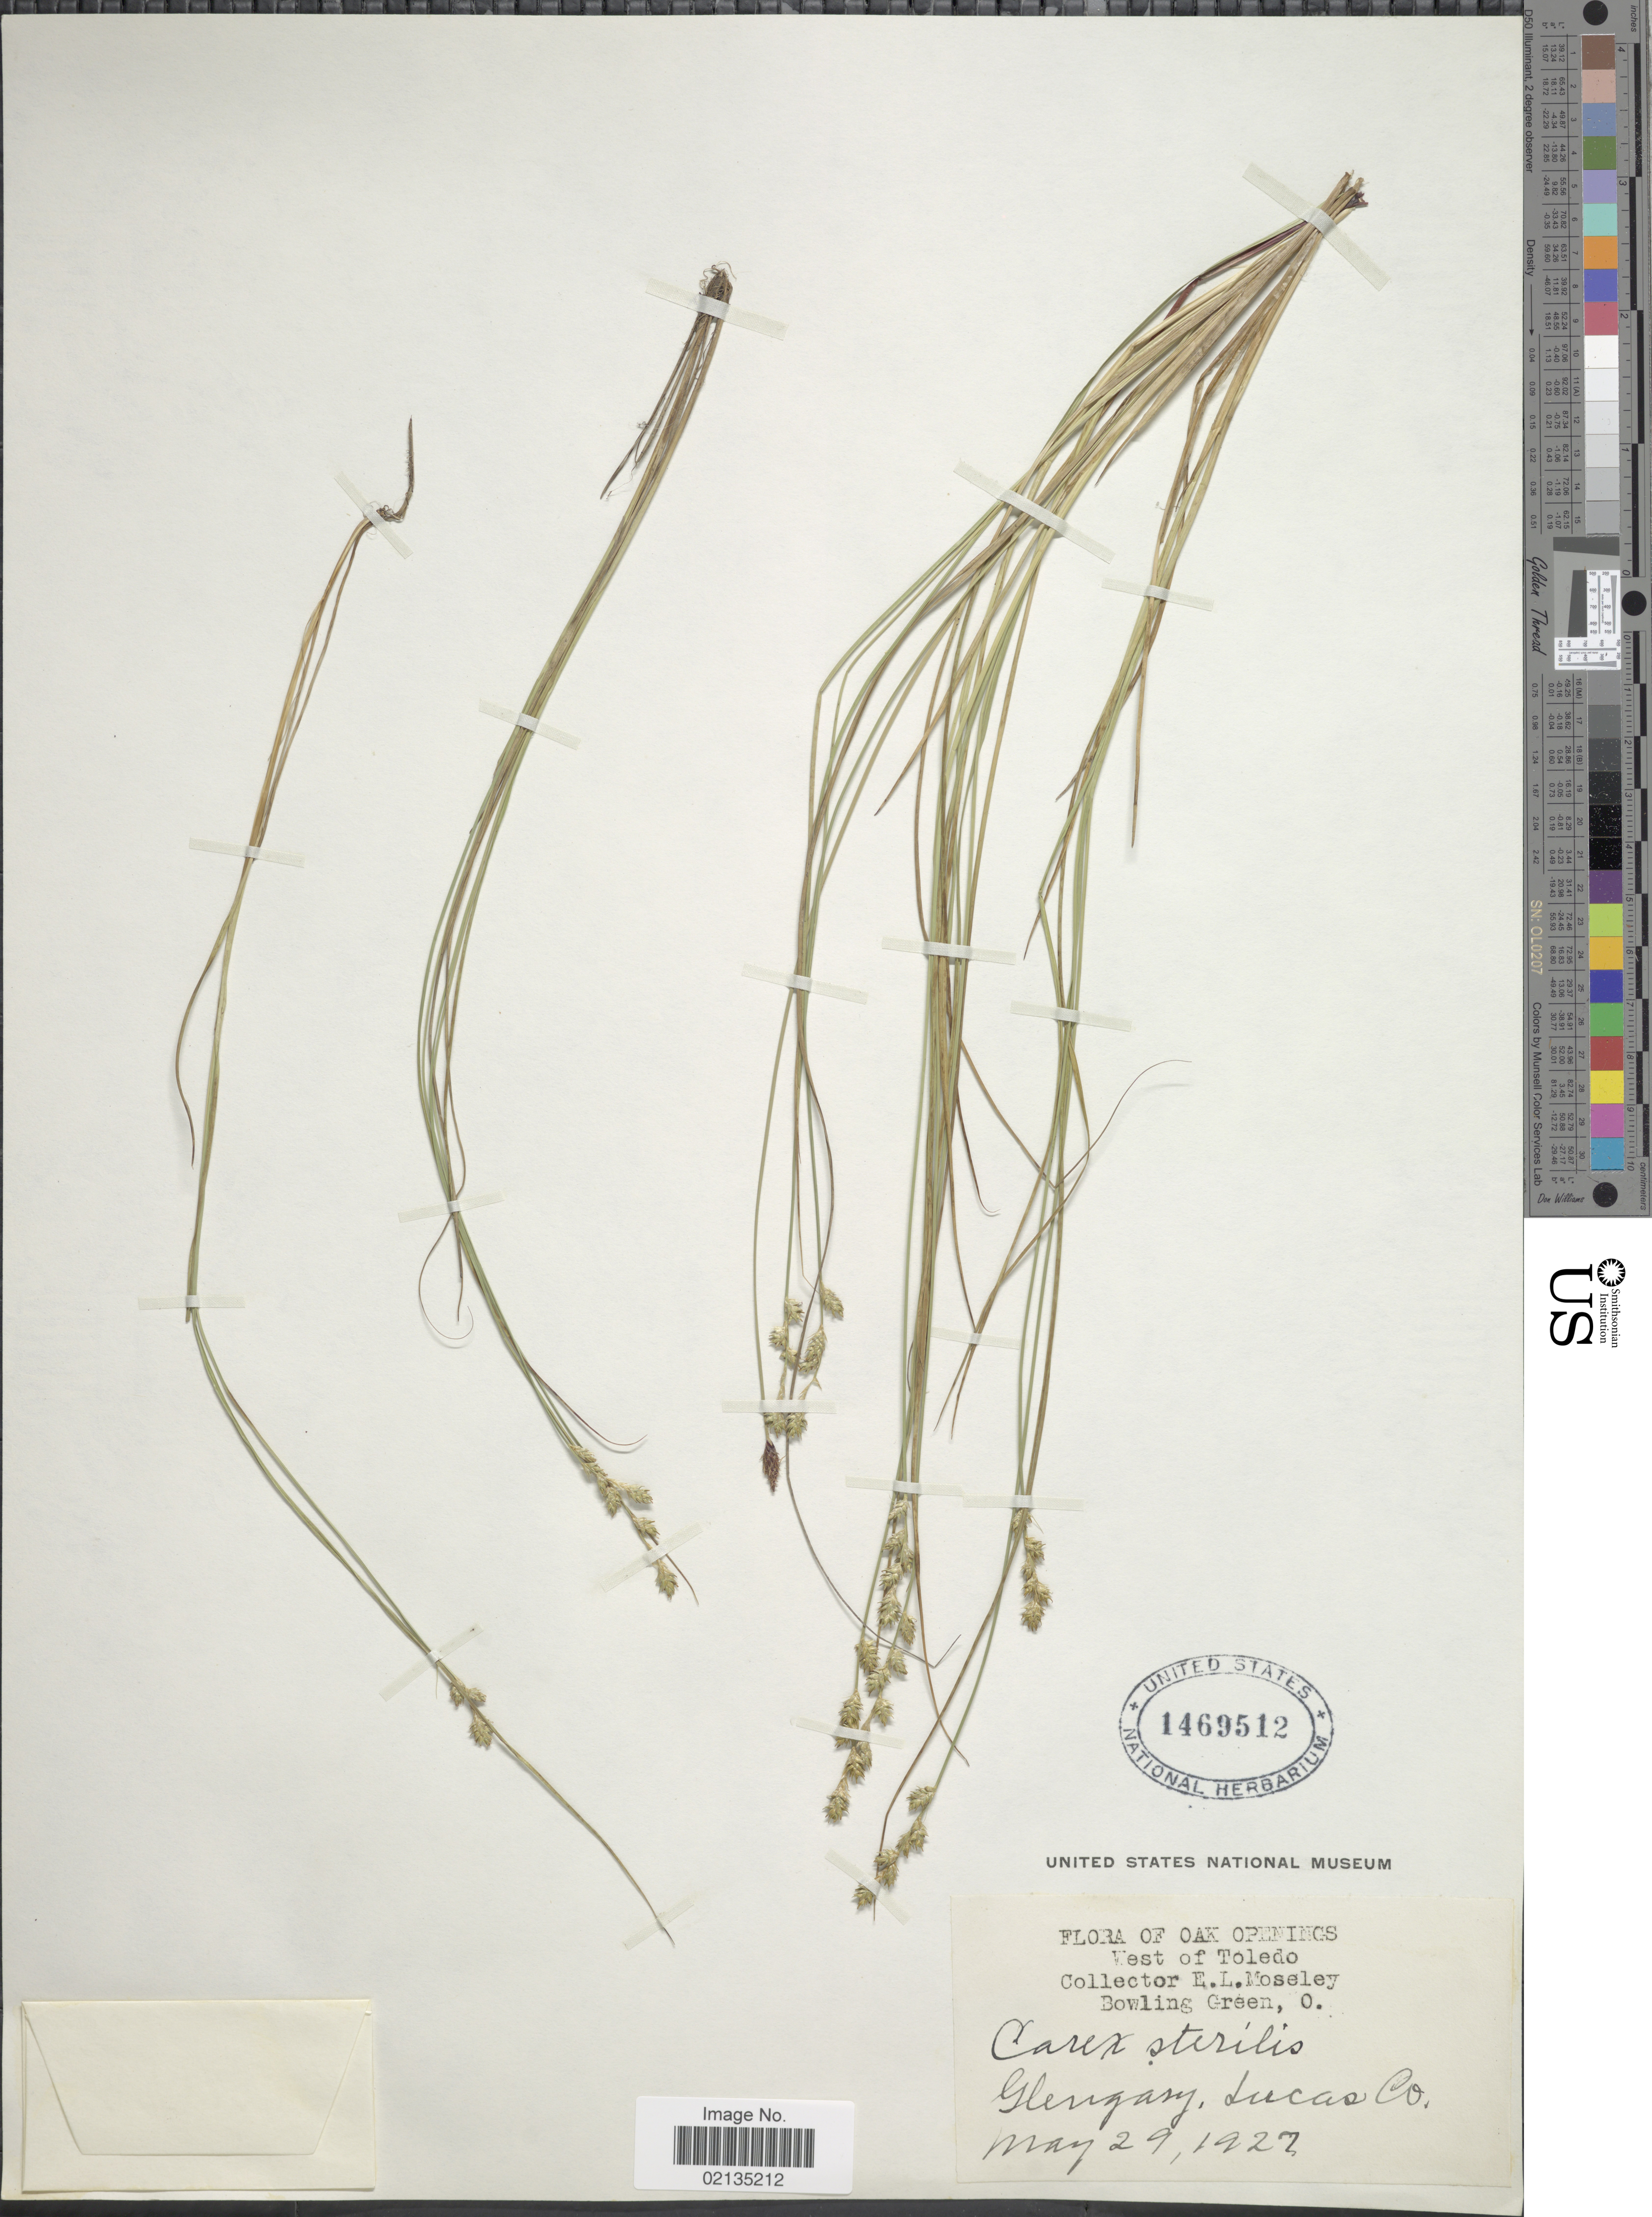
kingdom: Plantae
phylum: Tracheophyta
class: Liliopsida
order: Poales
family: Cyperaceae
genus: Carex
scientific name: Carex sterilis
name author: Willd.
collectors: E. Moseley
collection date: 1927-05-29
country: United States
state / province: Ohio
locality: Oak Springs, Bowling Green, West of Toledo. Glengary, Lucas Co,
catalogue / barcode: US 1469512